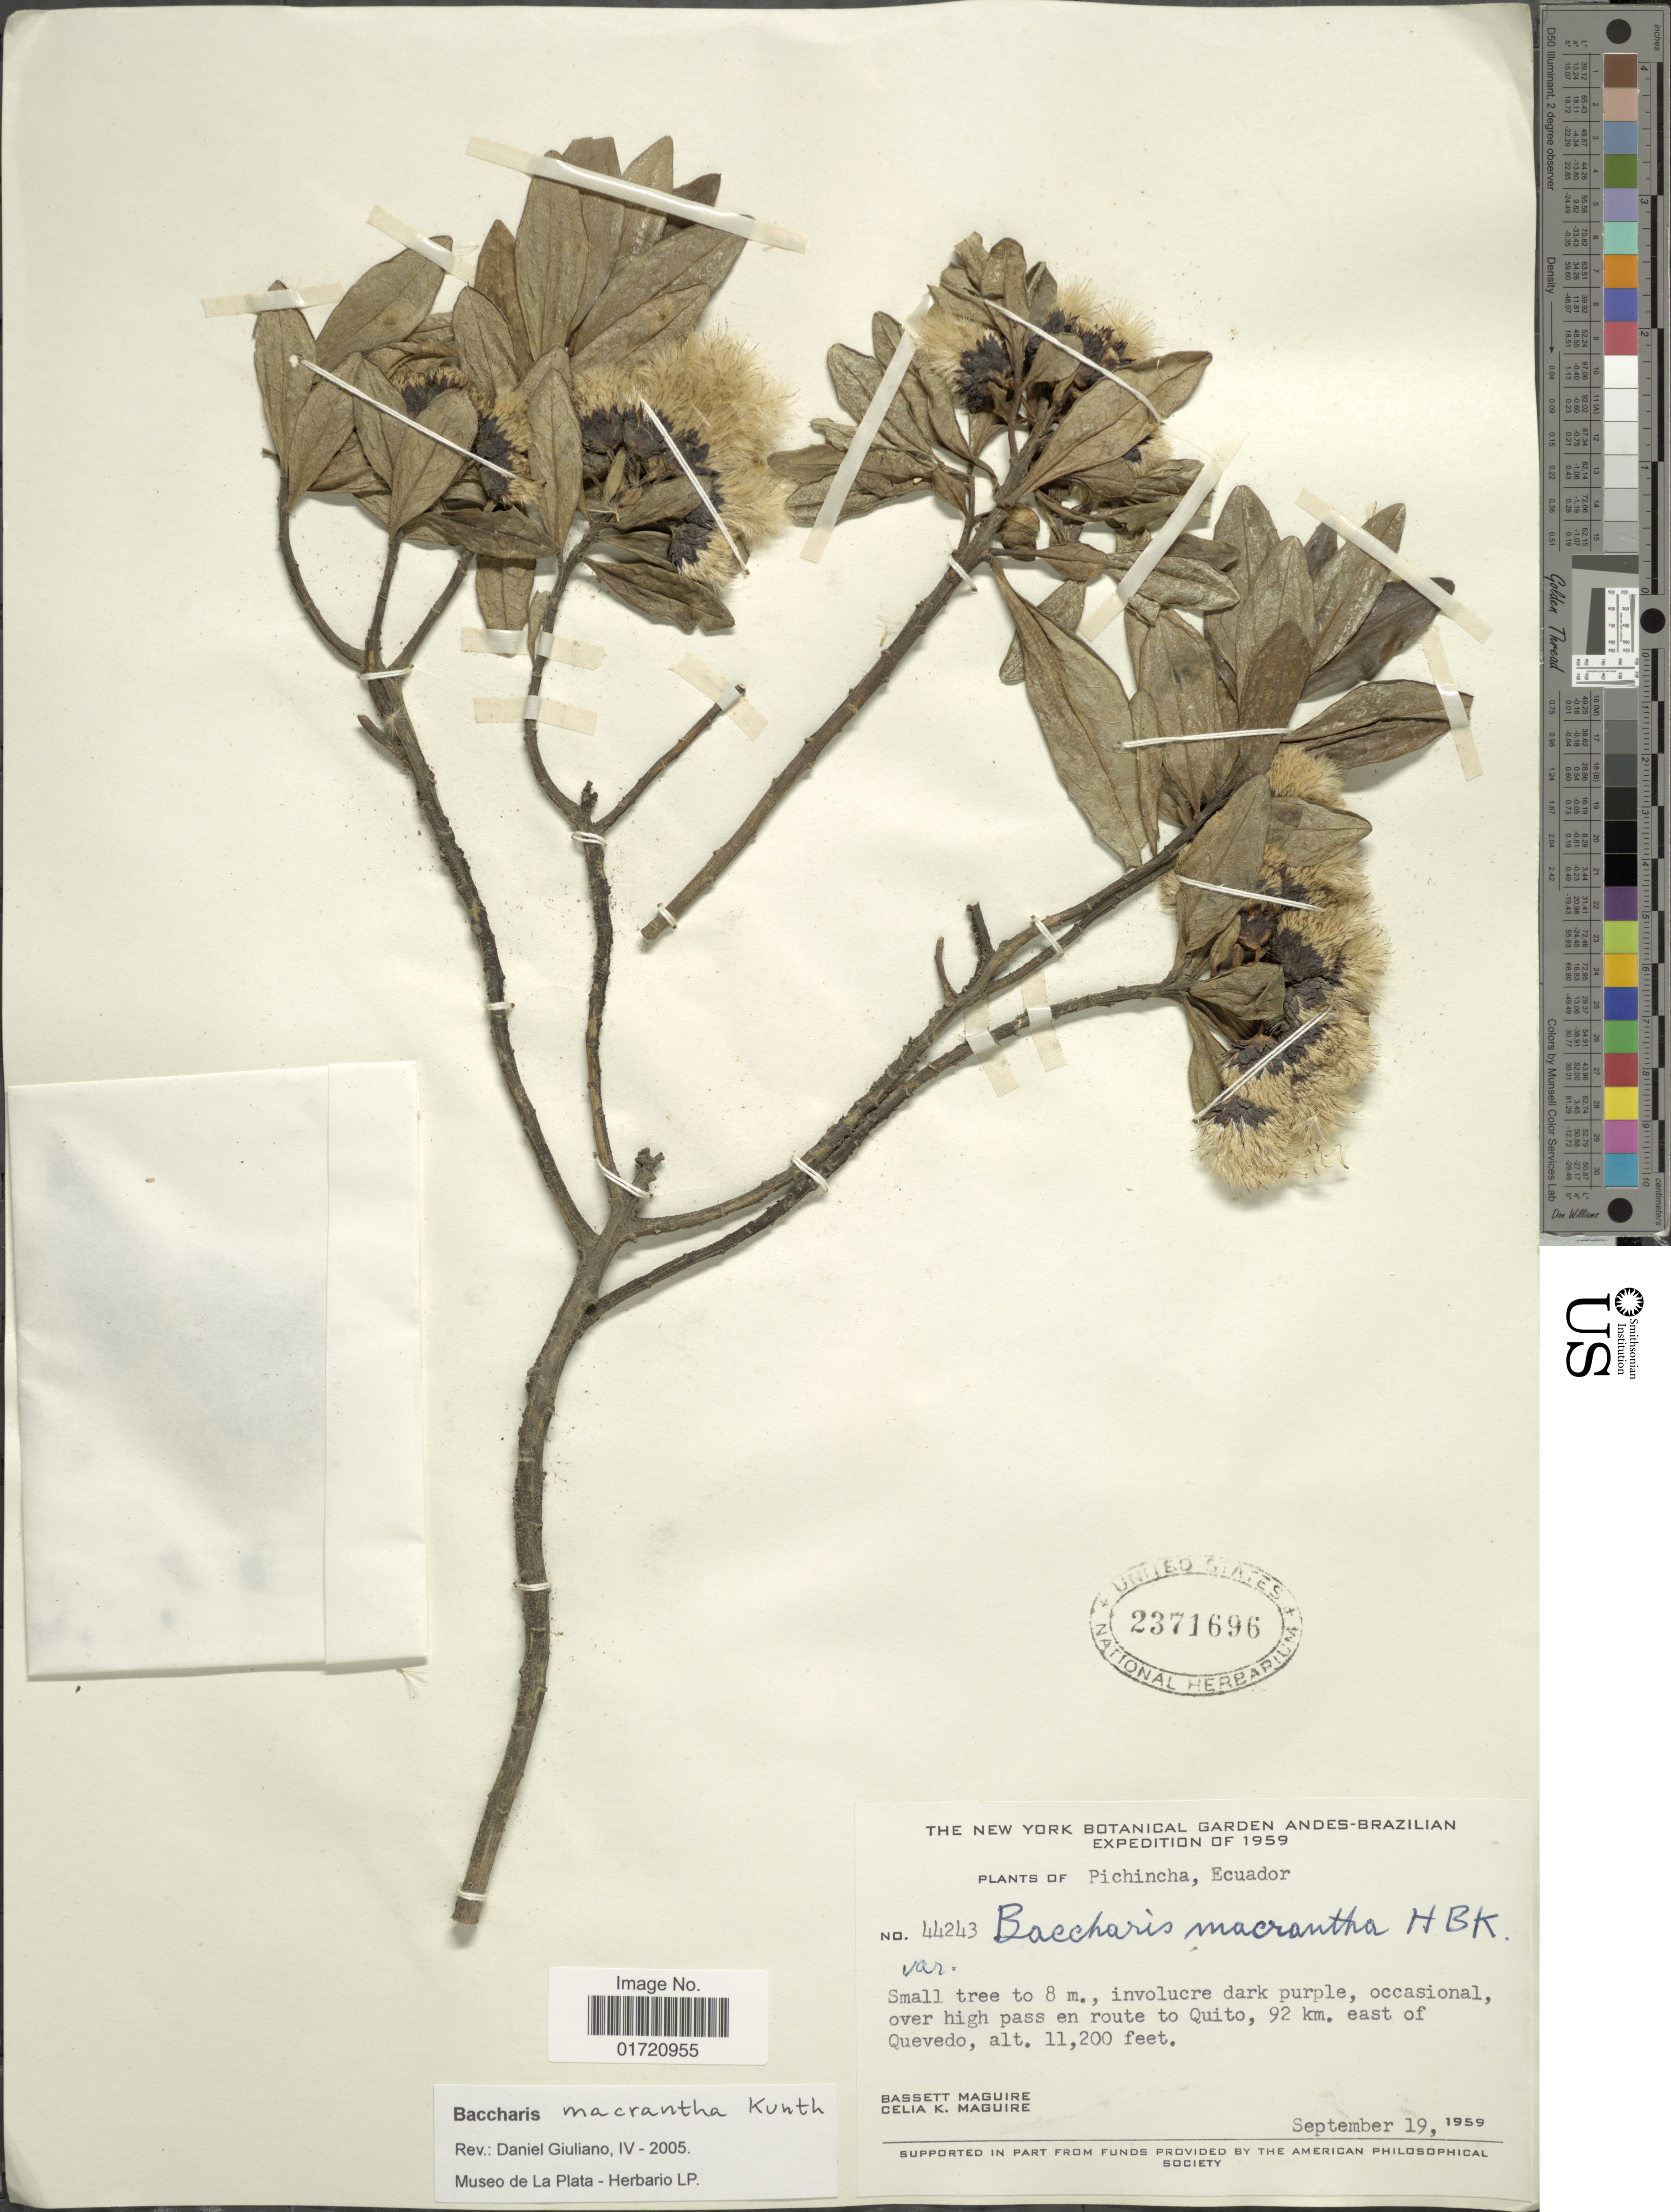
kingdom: Plantae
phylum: Tracheophyta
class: Magnoliopsida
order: Asterales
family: Asteraceae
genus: Baccharis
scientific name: Baccharis macrantha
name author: Kunth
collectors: B. Maguire & C. K. Maguire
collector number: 44243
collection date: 1959-09-19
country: Ecuador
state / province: Pichincha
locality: Over high pass en route to Quito, 92 km east of Quevedo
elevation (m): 3414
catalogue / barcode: US 2371696